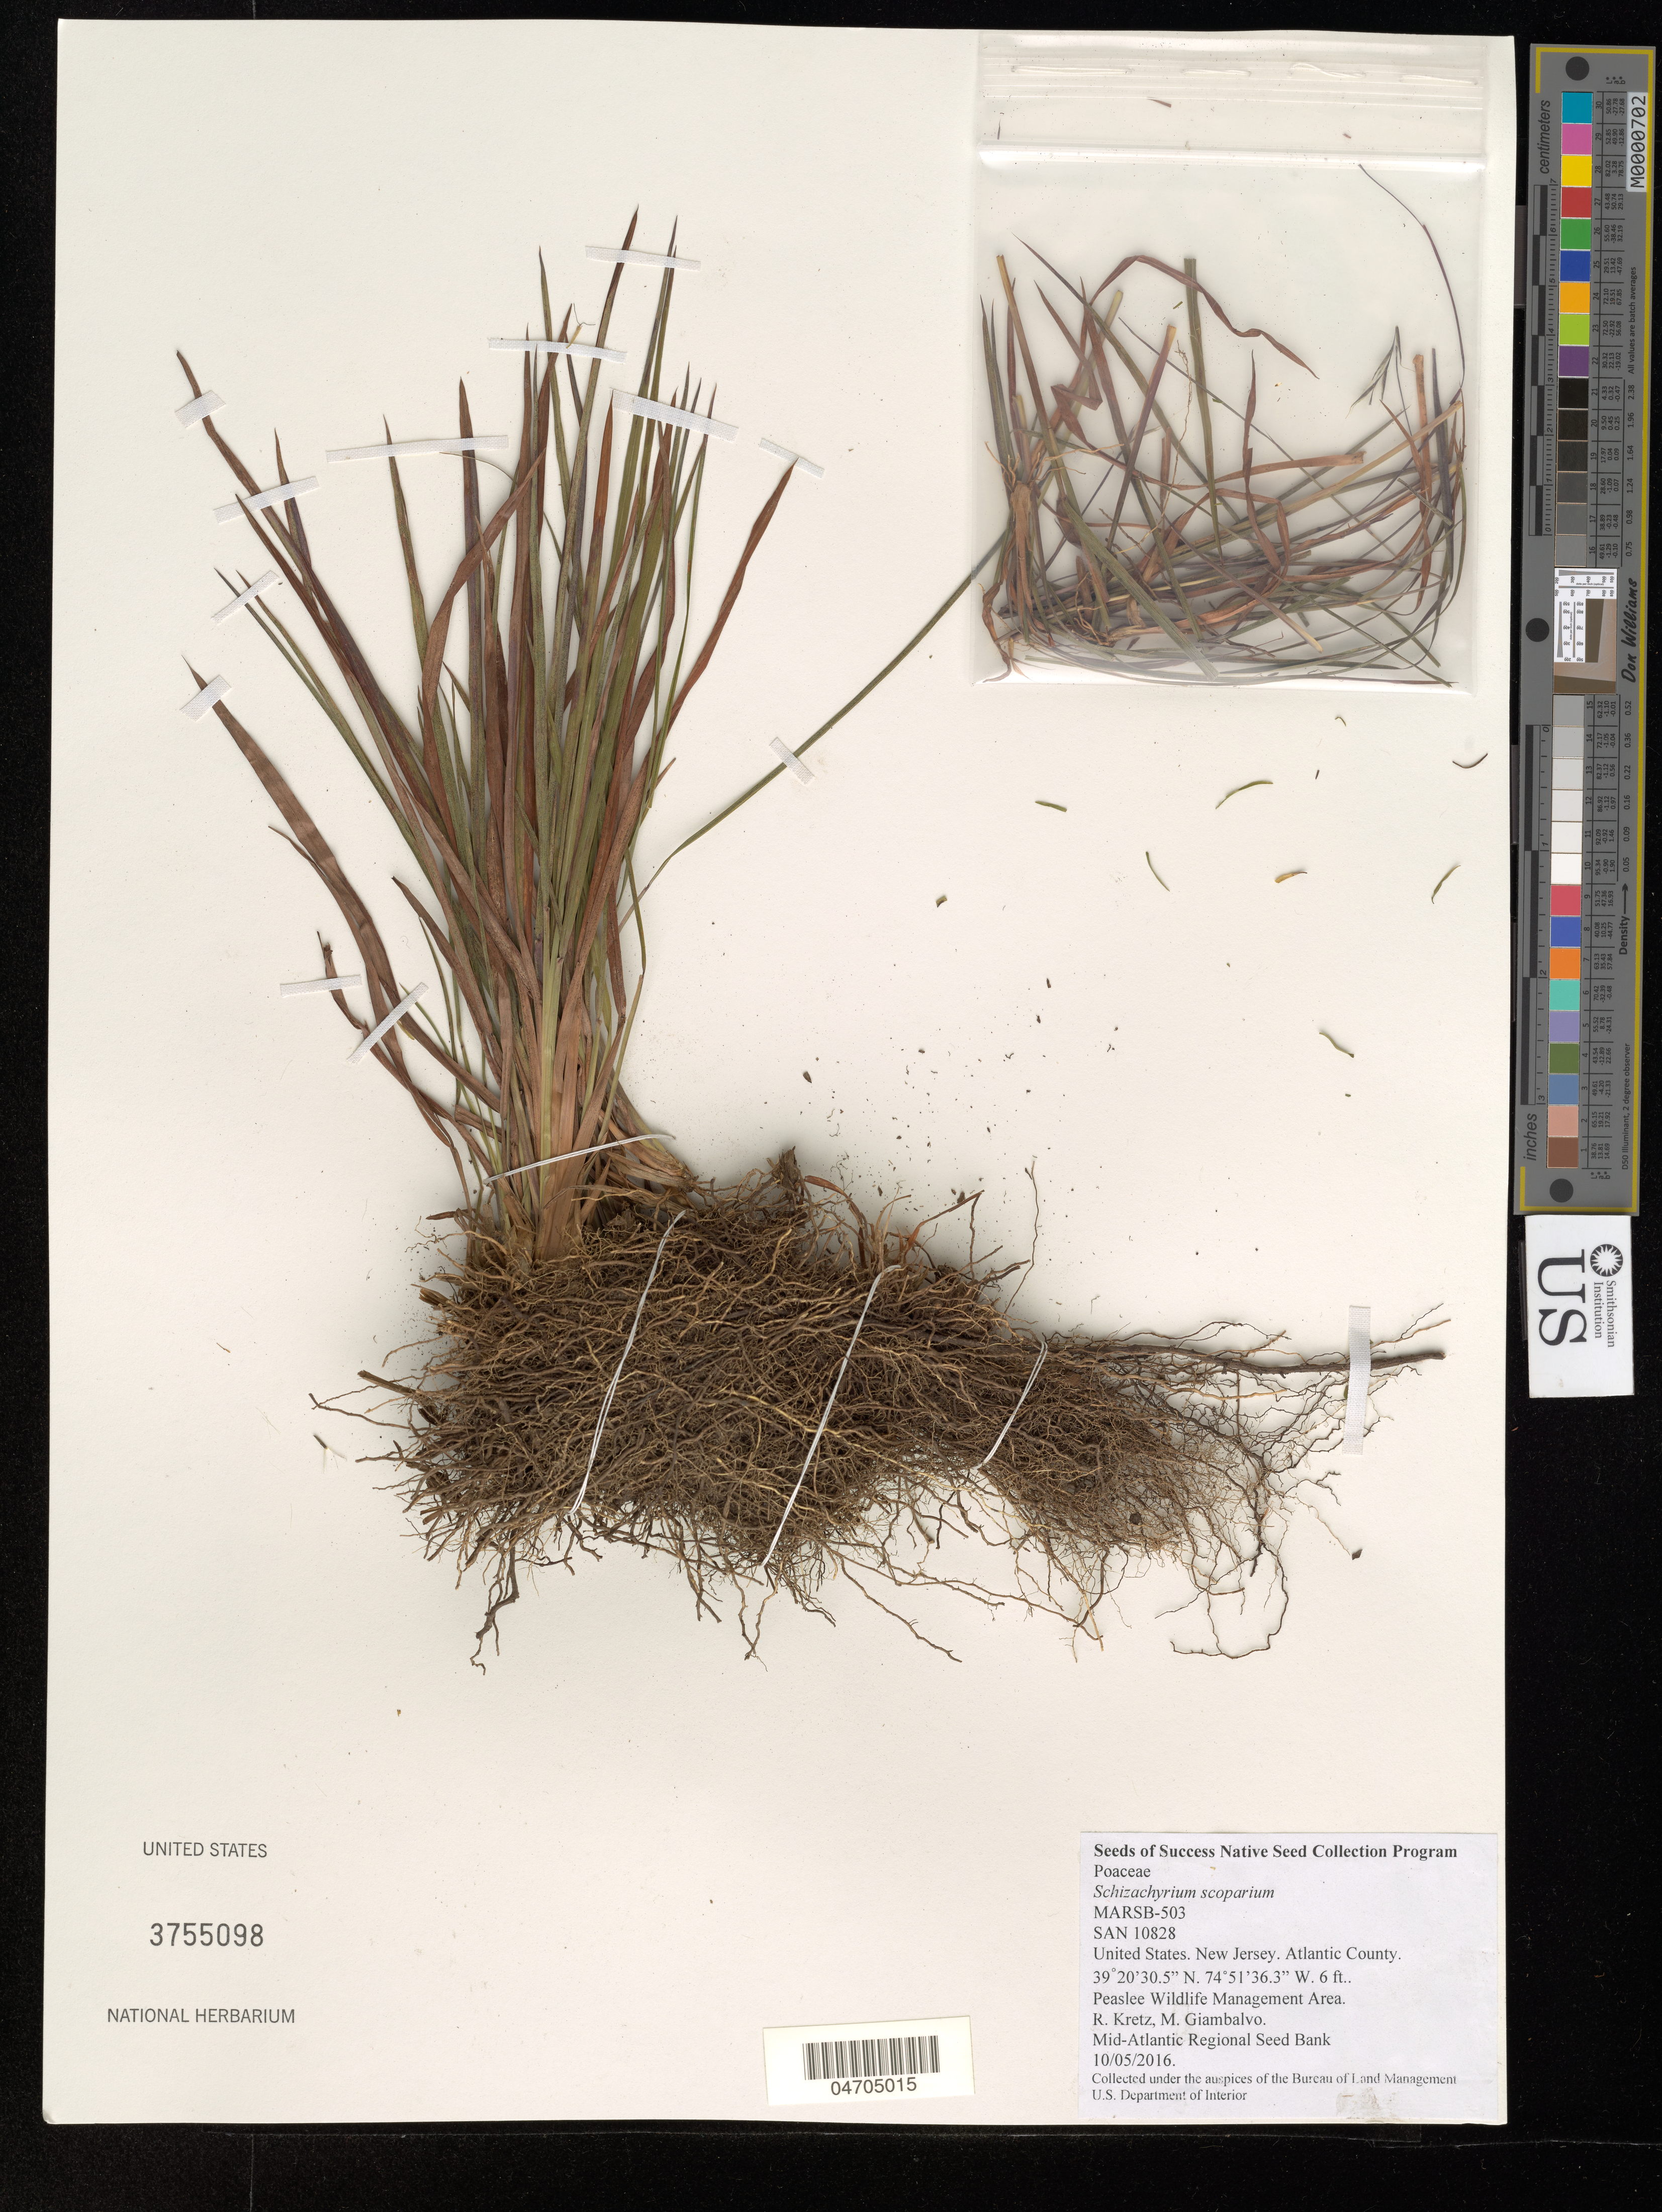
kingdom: Plantae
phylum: Tracheophyta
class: Liliopsida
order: Poales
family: Poaceae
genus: Schizachyrium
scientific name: Schizachyrium scoparium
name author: (Michx.) Nash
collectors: R. Kretz & M. Giambalvo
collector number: MARSB-503/SAN10828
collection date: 2016-10-05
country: United States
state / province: New Jersey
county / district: Atlantic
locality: Atlantic County. Peaslee Wildlife Management Area.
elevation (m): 2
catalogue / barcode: US 3755098